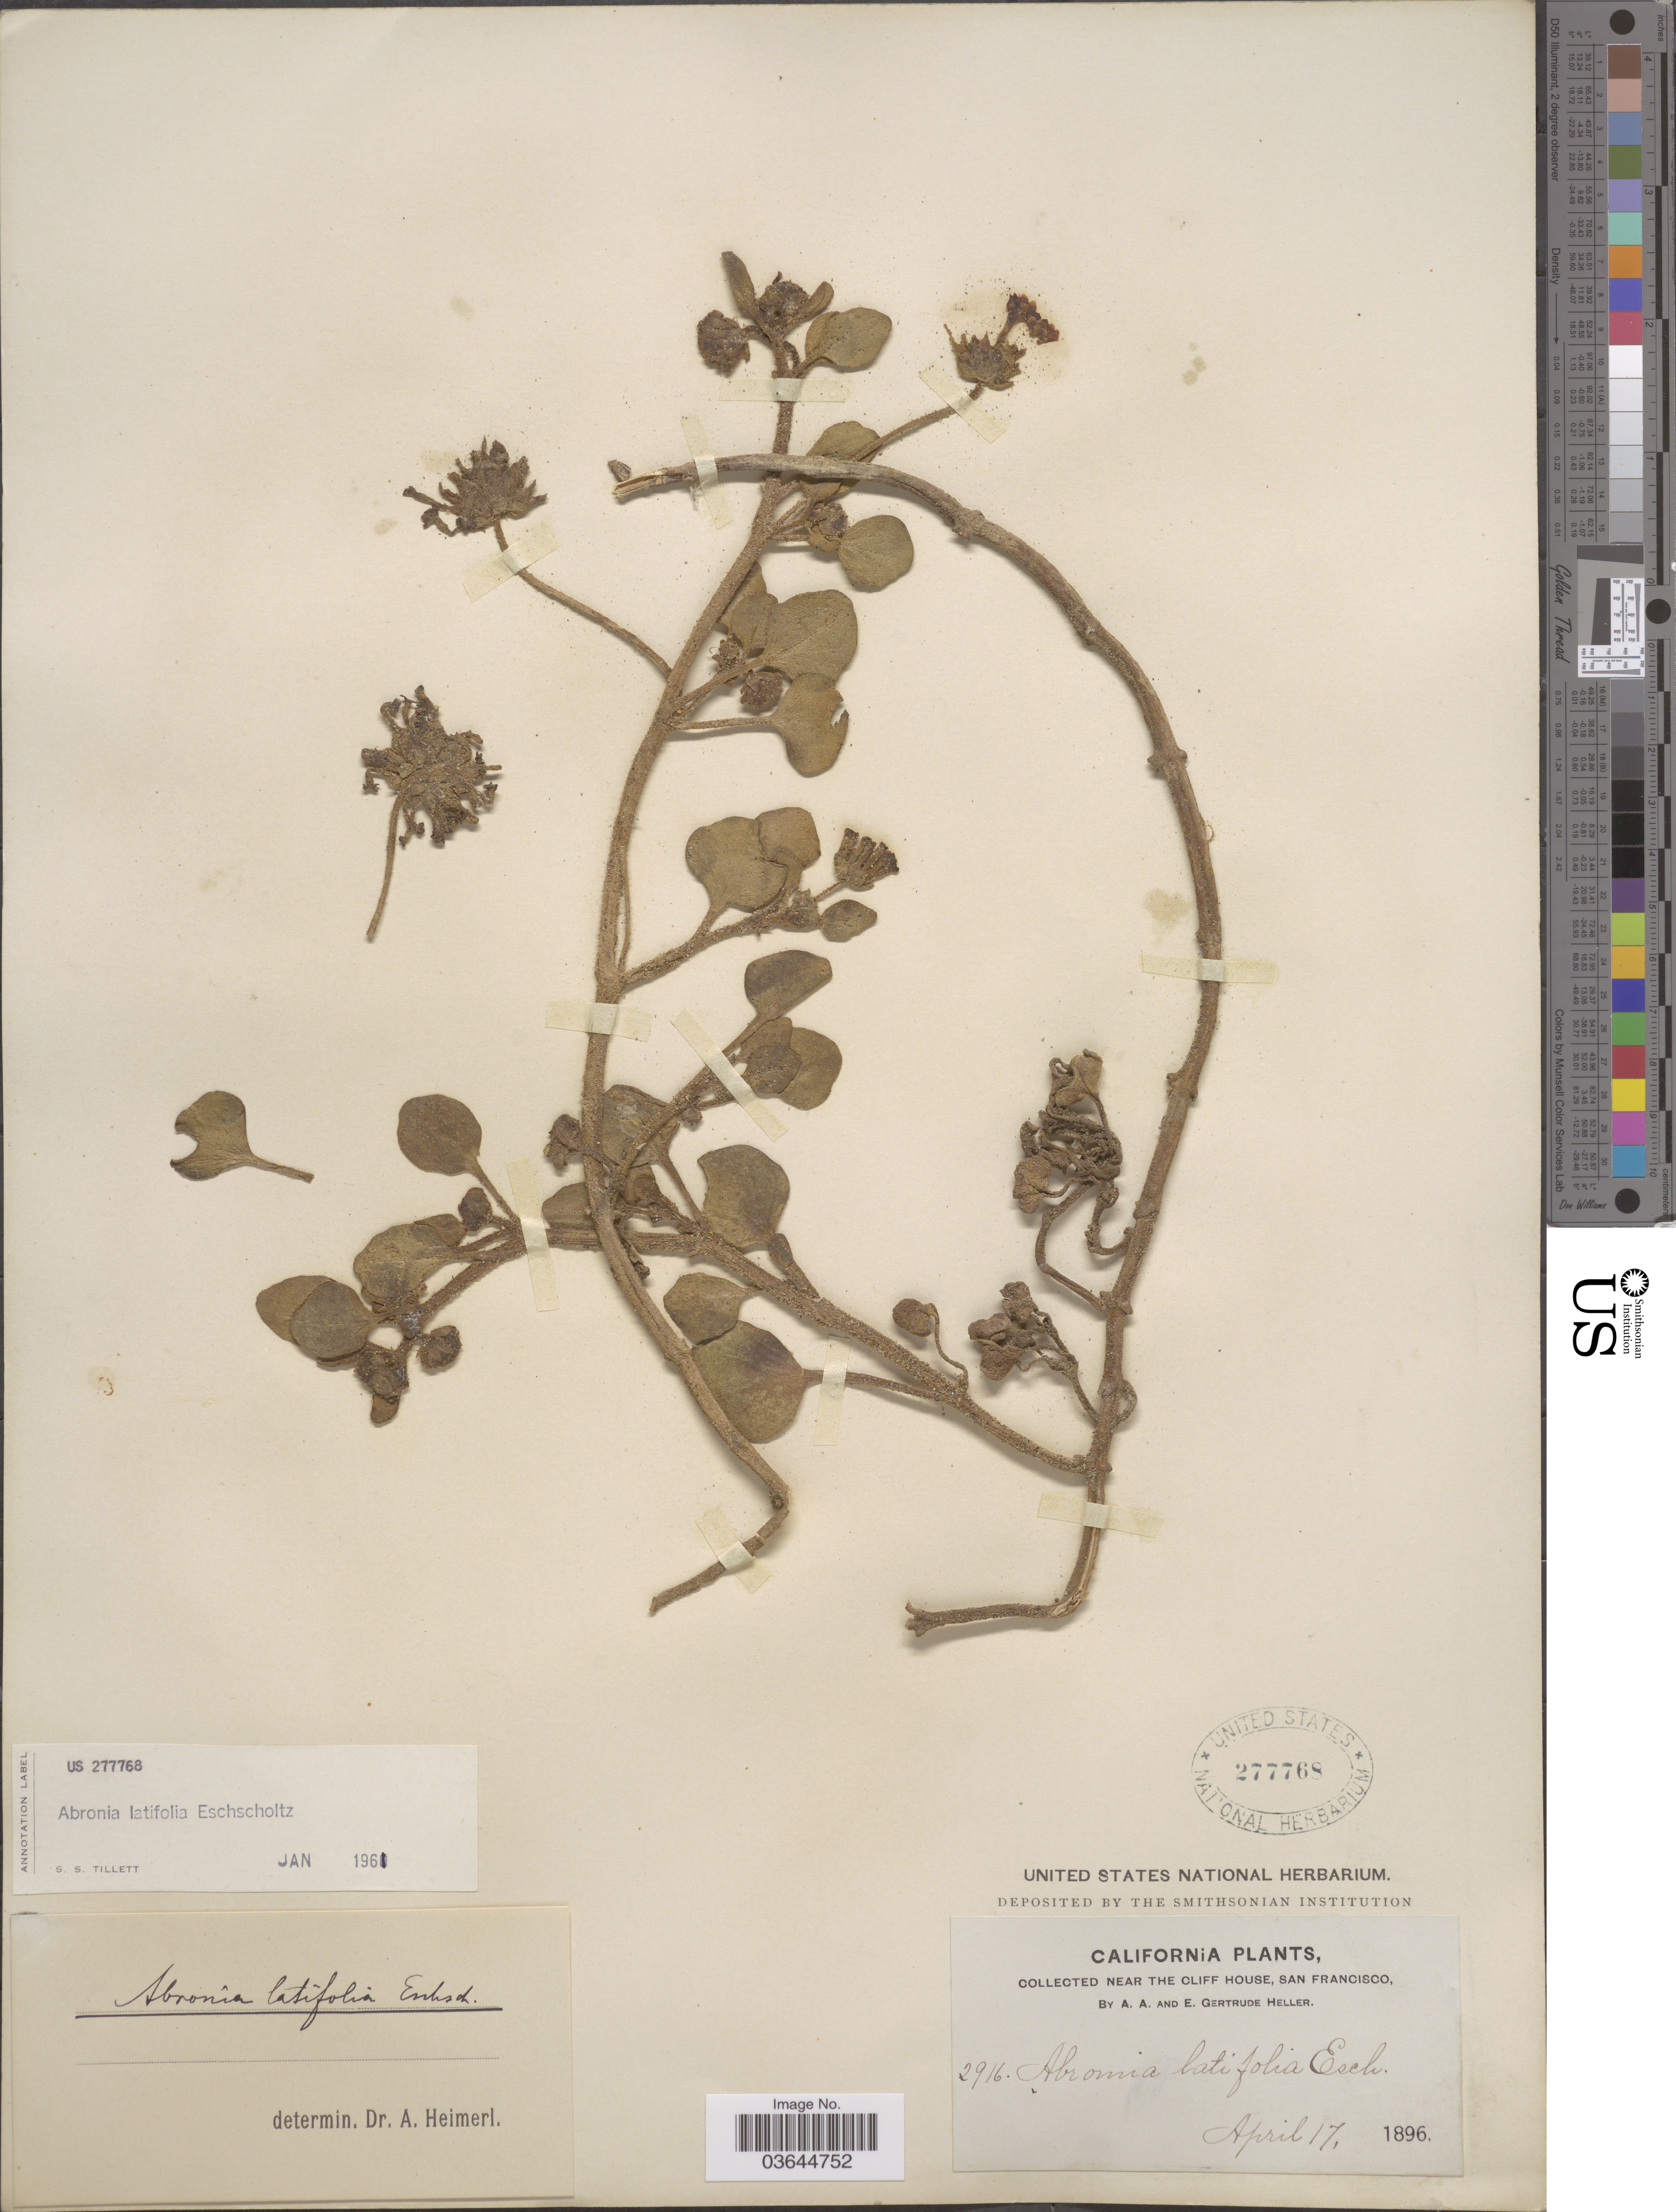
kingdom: Plantae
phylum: Tracheophyta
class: Magnoliopsida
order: Caryophyllales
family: Nyctaginaceae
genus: Abronia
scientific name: Abronia latifolia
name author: Eschsch.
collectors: A. A. Heller & E. G. Heller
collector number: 2916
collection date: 1896-04-17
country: United States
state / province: California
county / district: San Francisco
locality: Near the Cliff House, San Francisco.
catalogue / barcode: US 277768